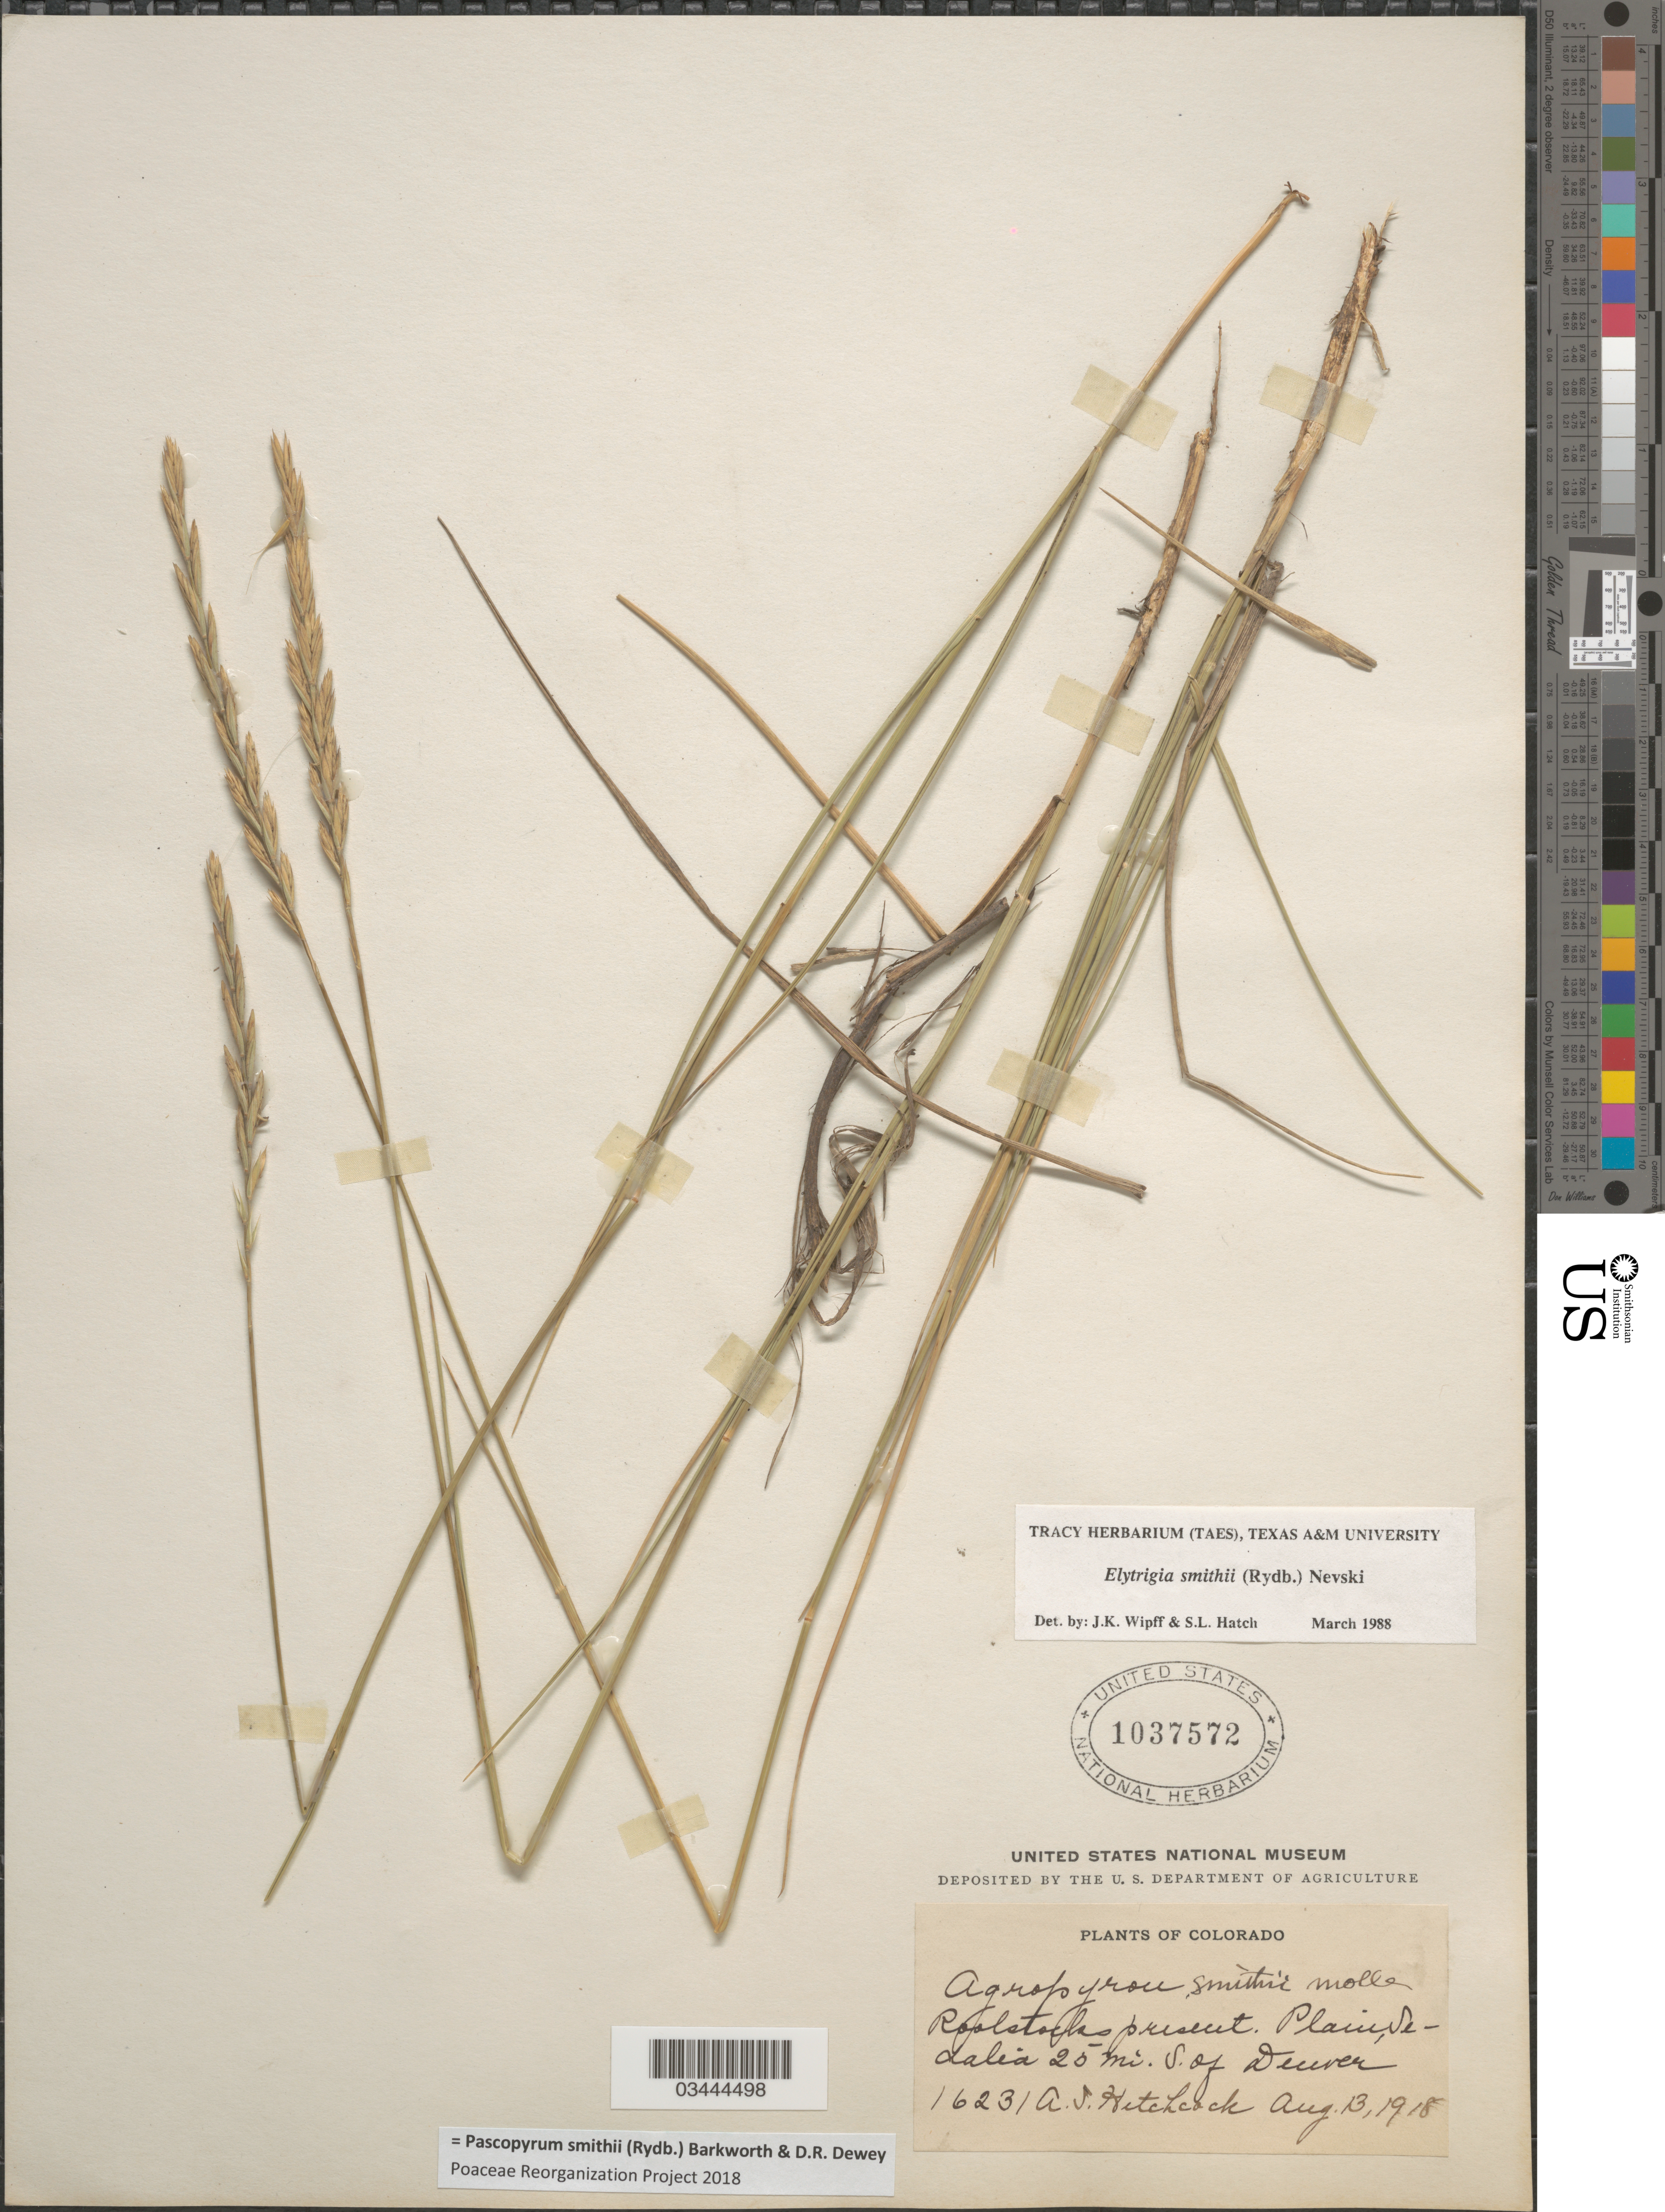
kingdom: Plantae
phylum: Tracheophyta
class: Liliopsida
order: Poales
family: Poaceae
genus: Pascopyrum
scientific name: Pascopyrum smithii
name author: (Rydb.) Barkworth & Dewey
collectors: A. S. Hitchcock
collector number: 16231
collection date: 1918-08-13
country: United States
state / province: Colorado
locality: Plain, Sedalia 25 mi. S. of Denver.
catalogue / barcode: US 1037572